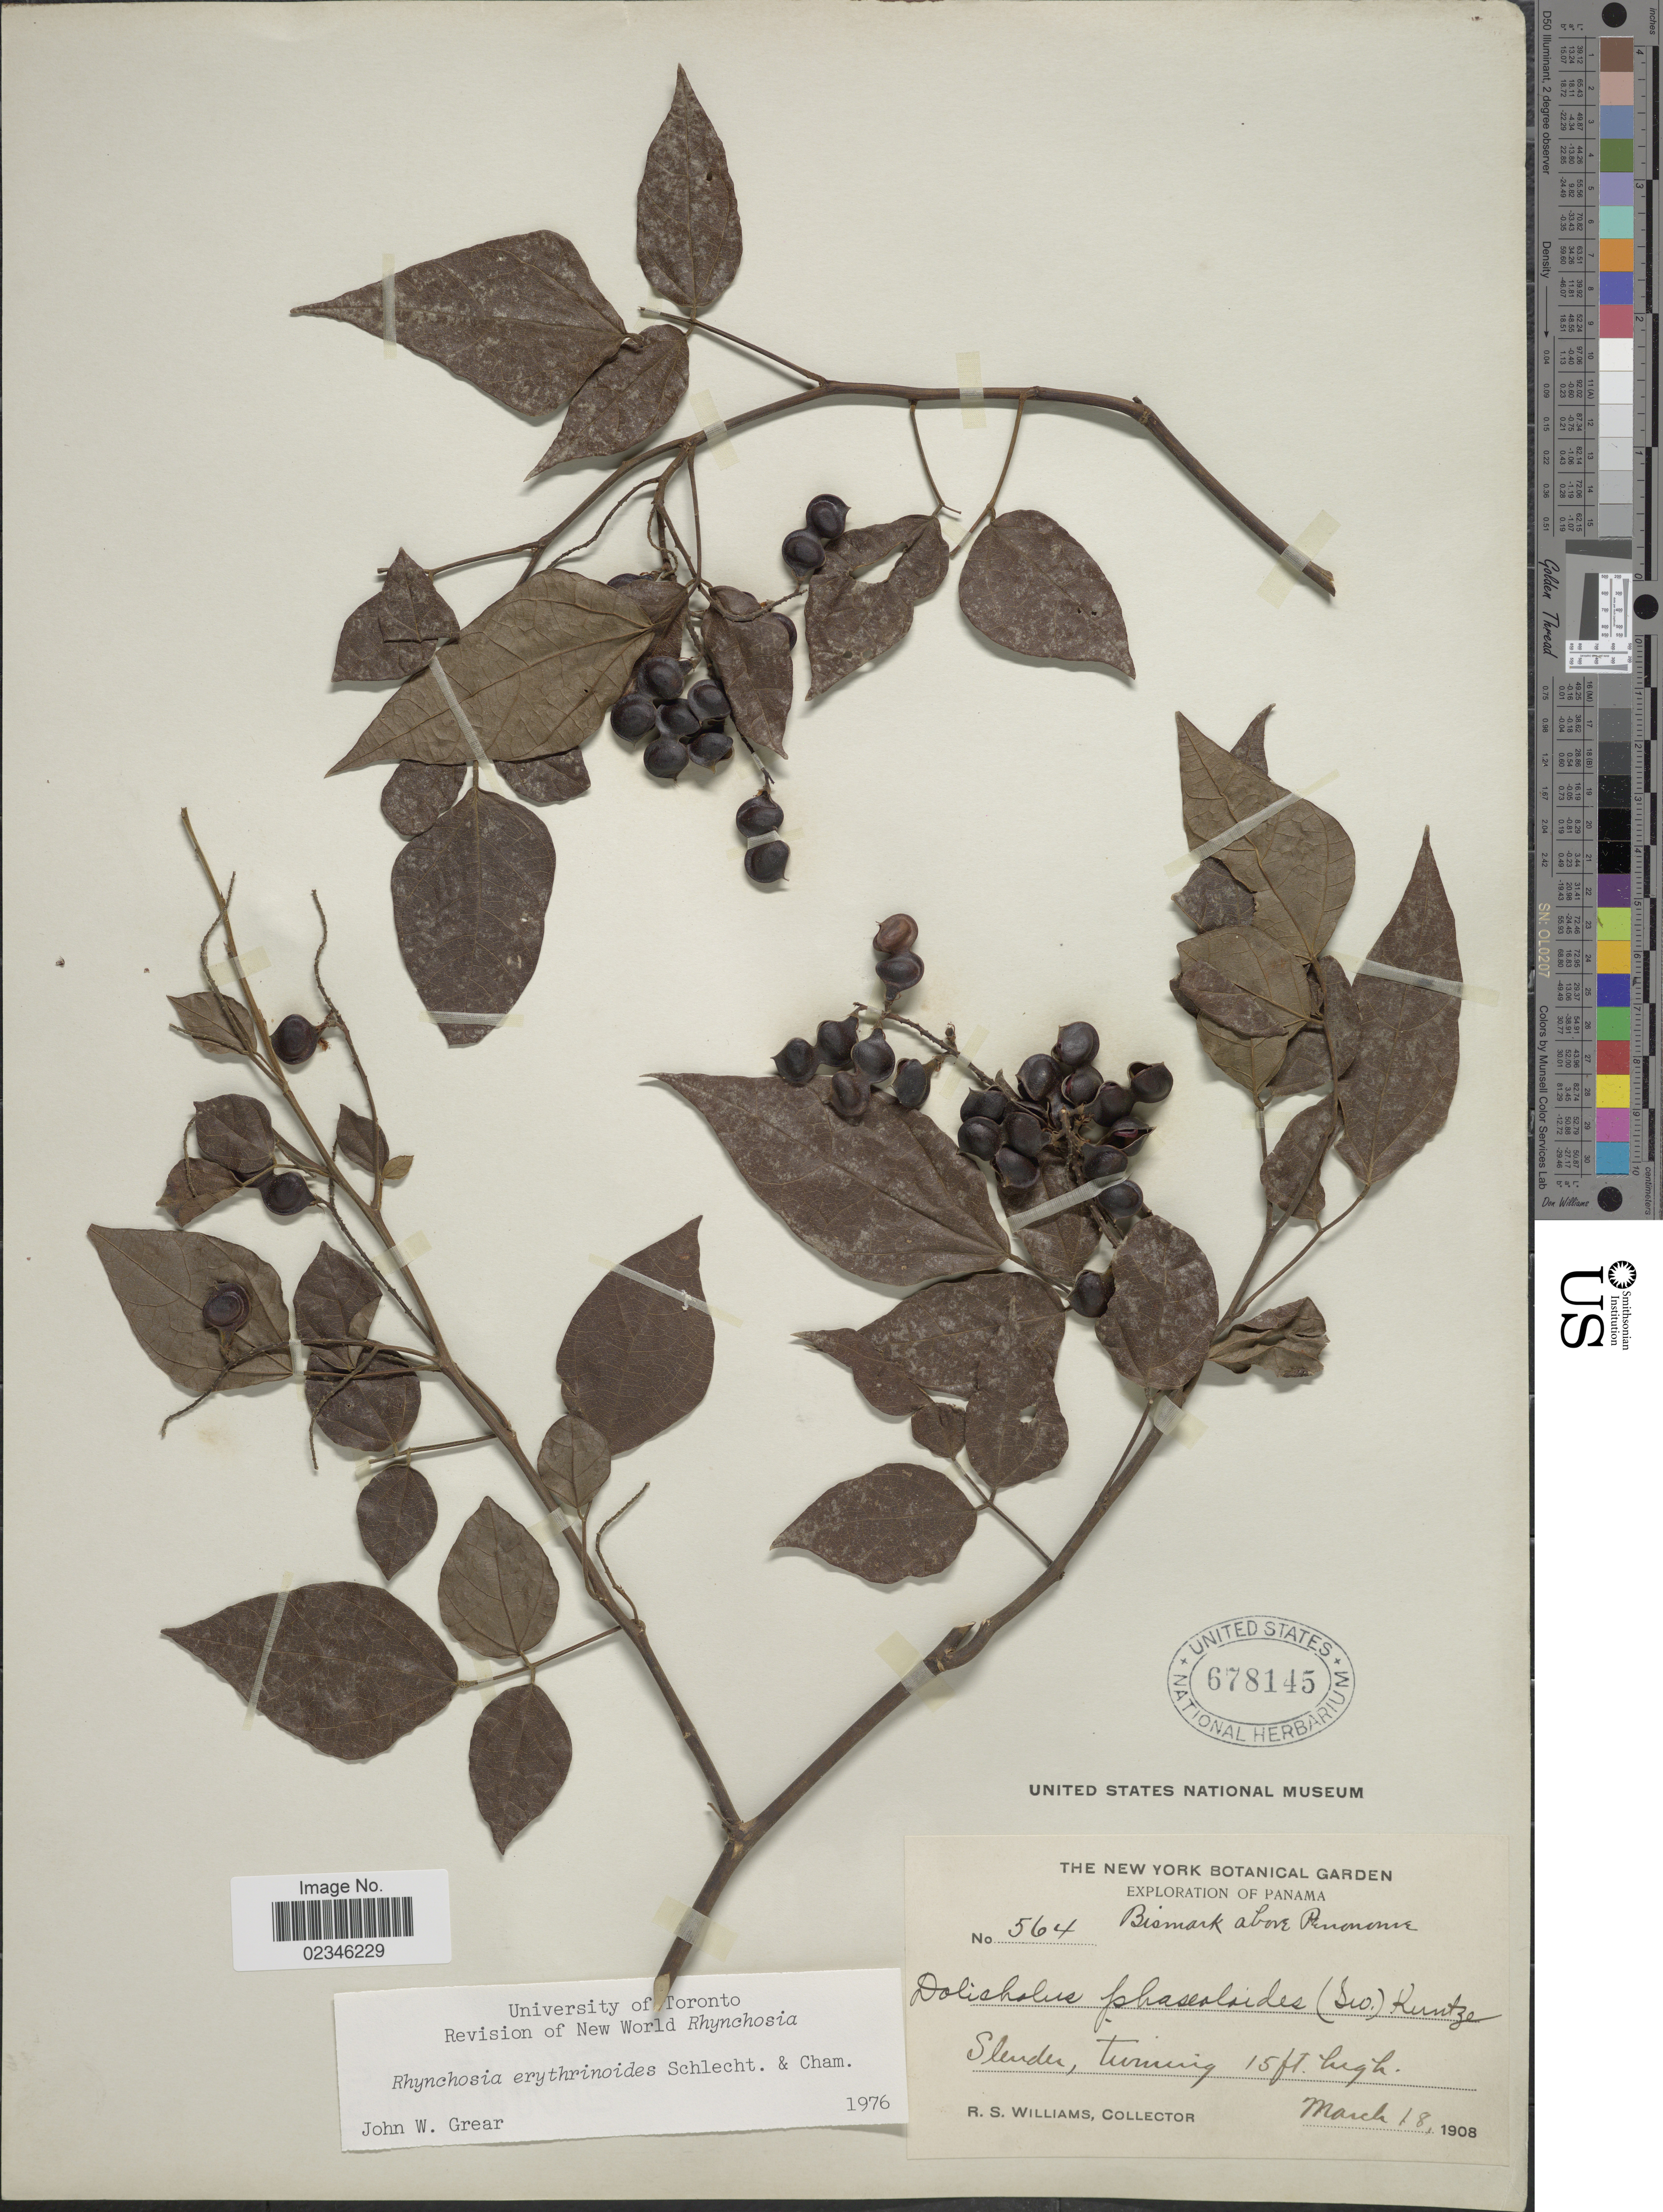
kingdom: Plantae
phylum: Tracheophyta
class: Magnoliopsida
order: Fabales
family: Fabaceae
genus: Rhynchosia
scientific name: Rhynchosia erythrinoides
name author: Schltdl. & Cham.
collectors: R. S. Williams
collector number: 564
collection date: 1908-03-18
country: Panama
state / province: Coclé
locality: Bismark above Penonome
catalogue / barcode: US 678145